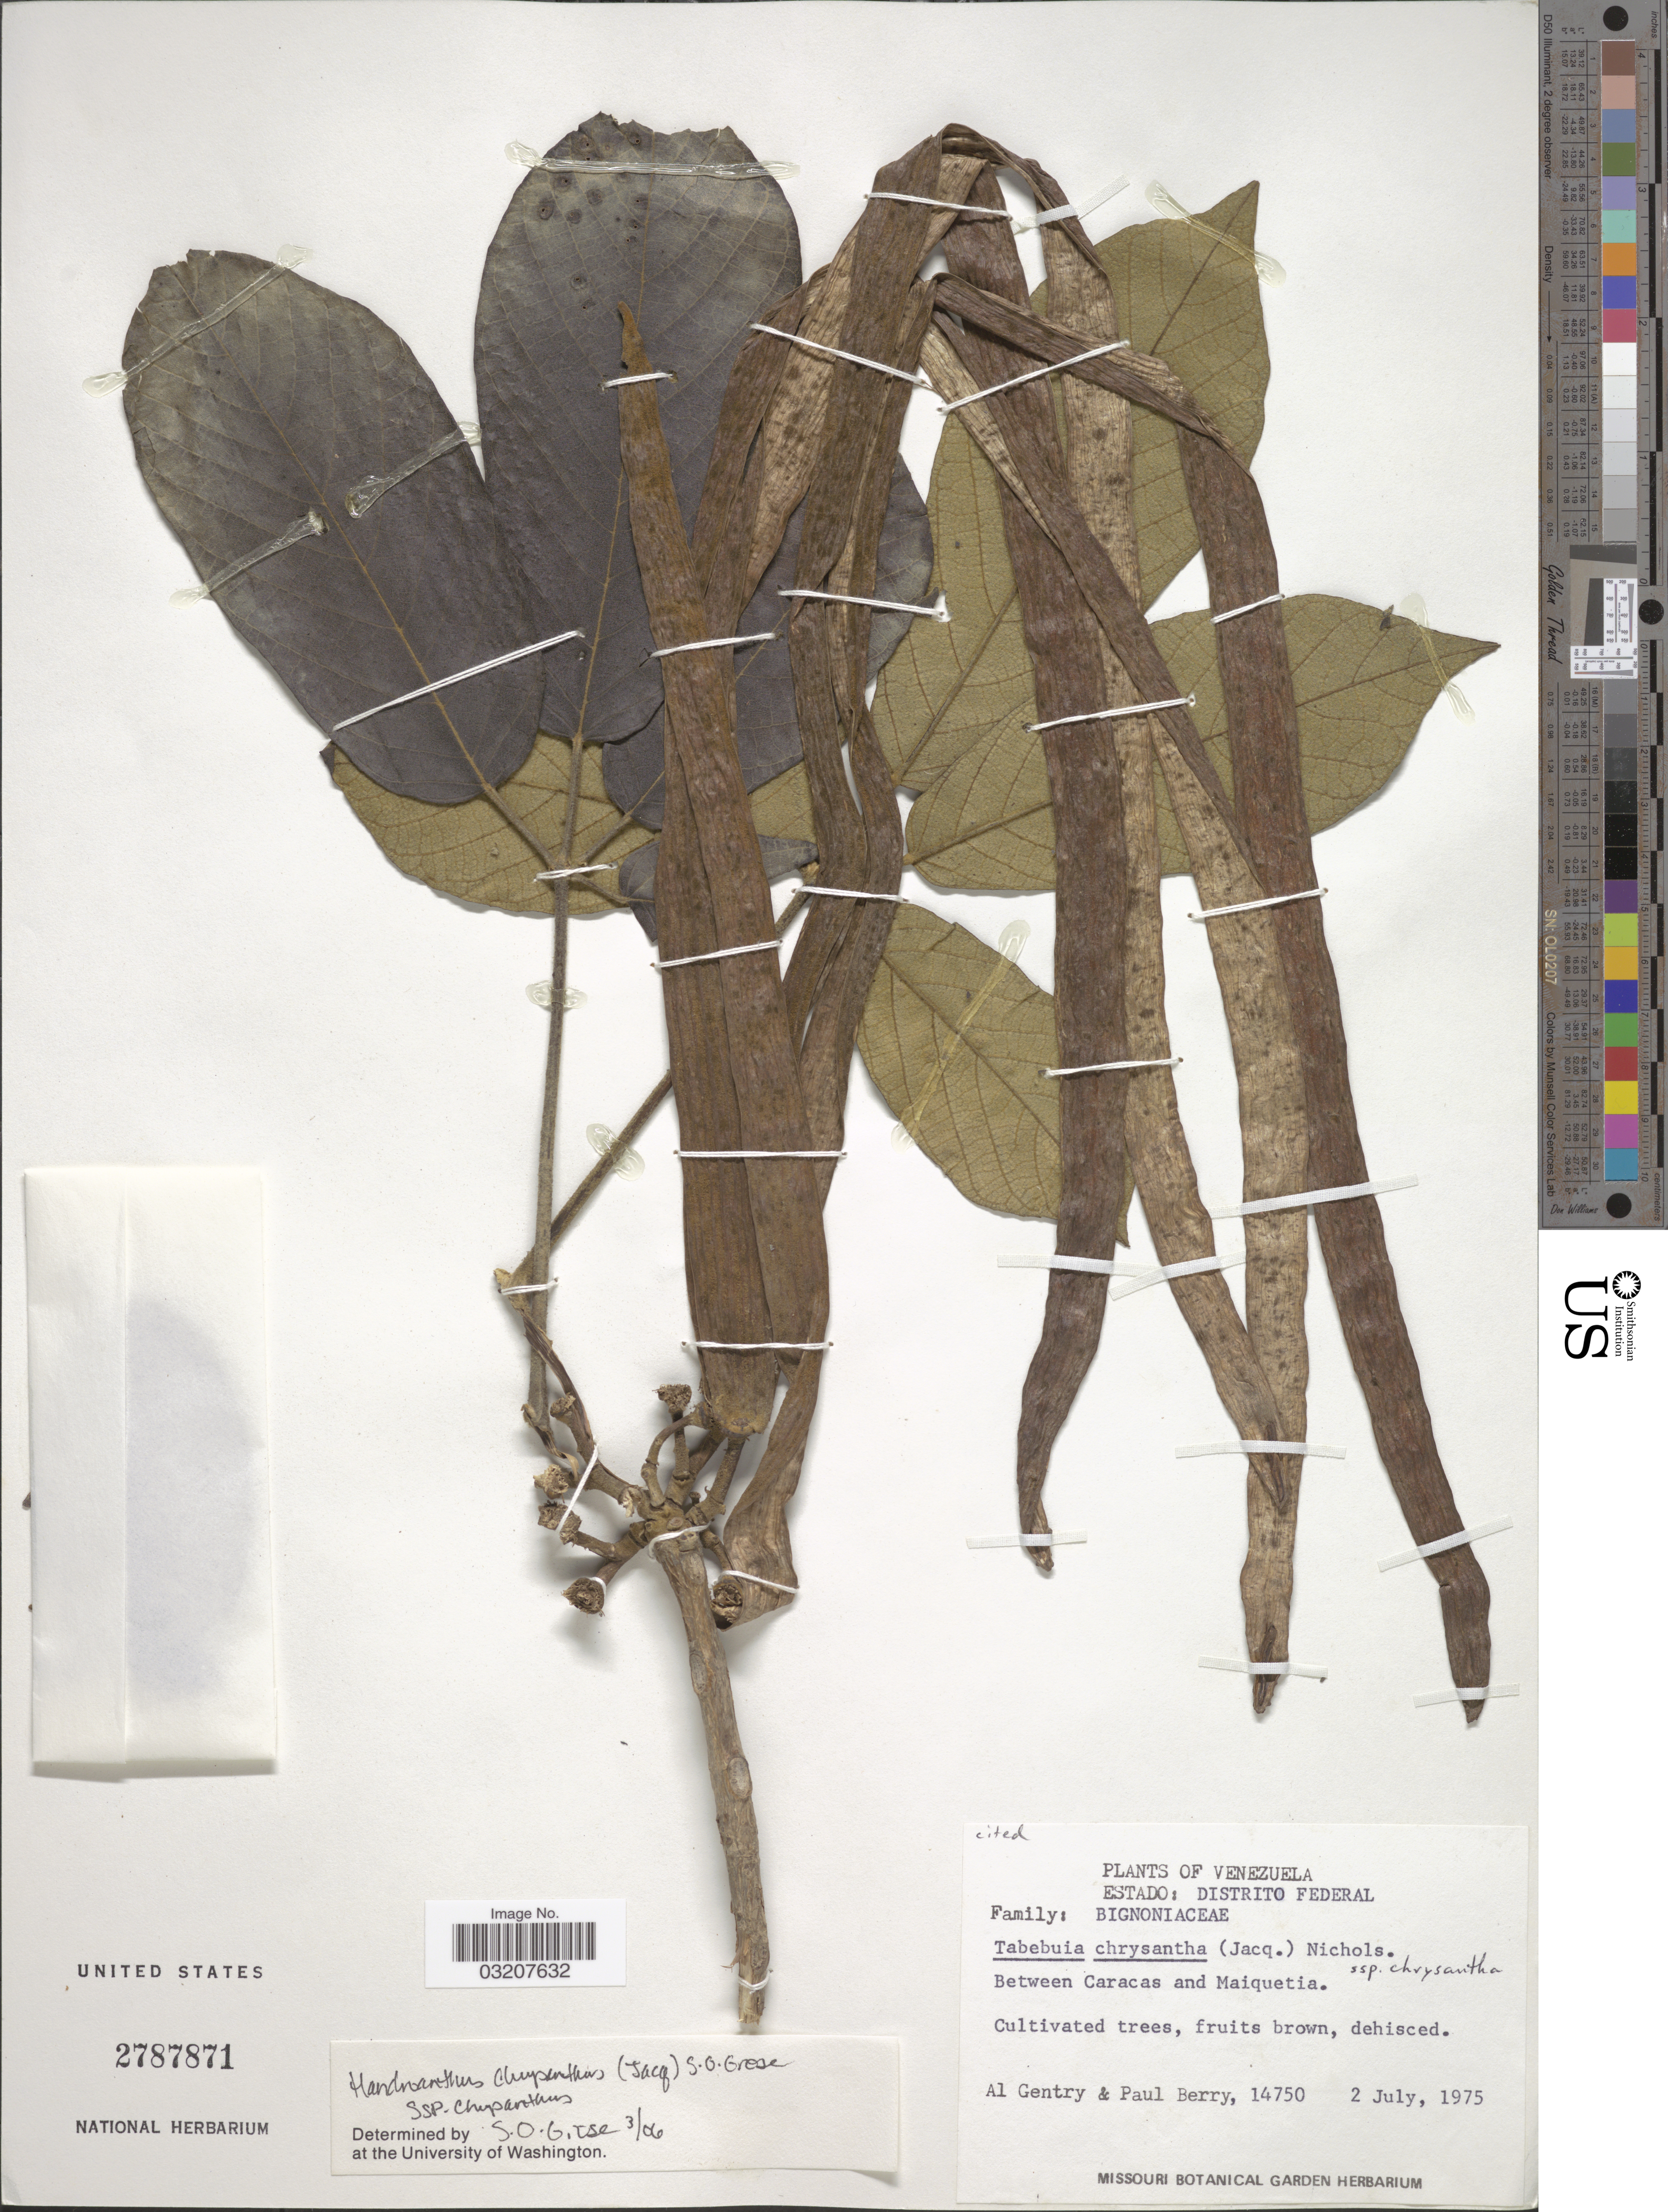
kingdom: Plantae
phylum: Tracheophyta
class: Magnoliopsida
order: Lamiales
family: Bignoniaceae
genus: Handroanthus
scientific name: Handroanthus chrysanthus subsp. chrysanthus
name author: (Jacq.) S.O. Grose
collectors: A. H. Gentry & P. Berry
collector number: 14750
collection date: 1975-07-02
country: Venezuela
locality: Estado: Distrito Federal. Between Caracas and Maiquetia.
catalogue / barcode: US 2787871